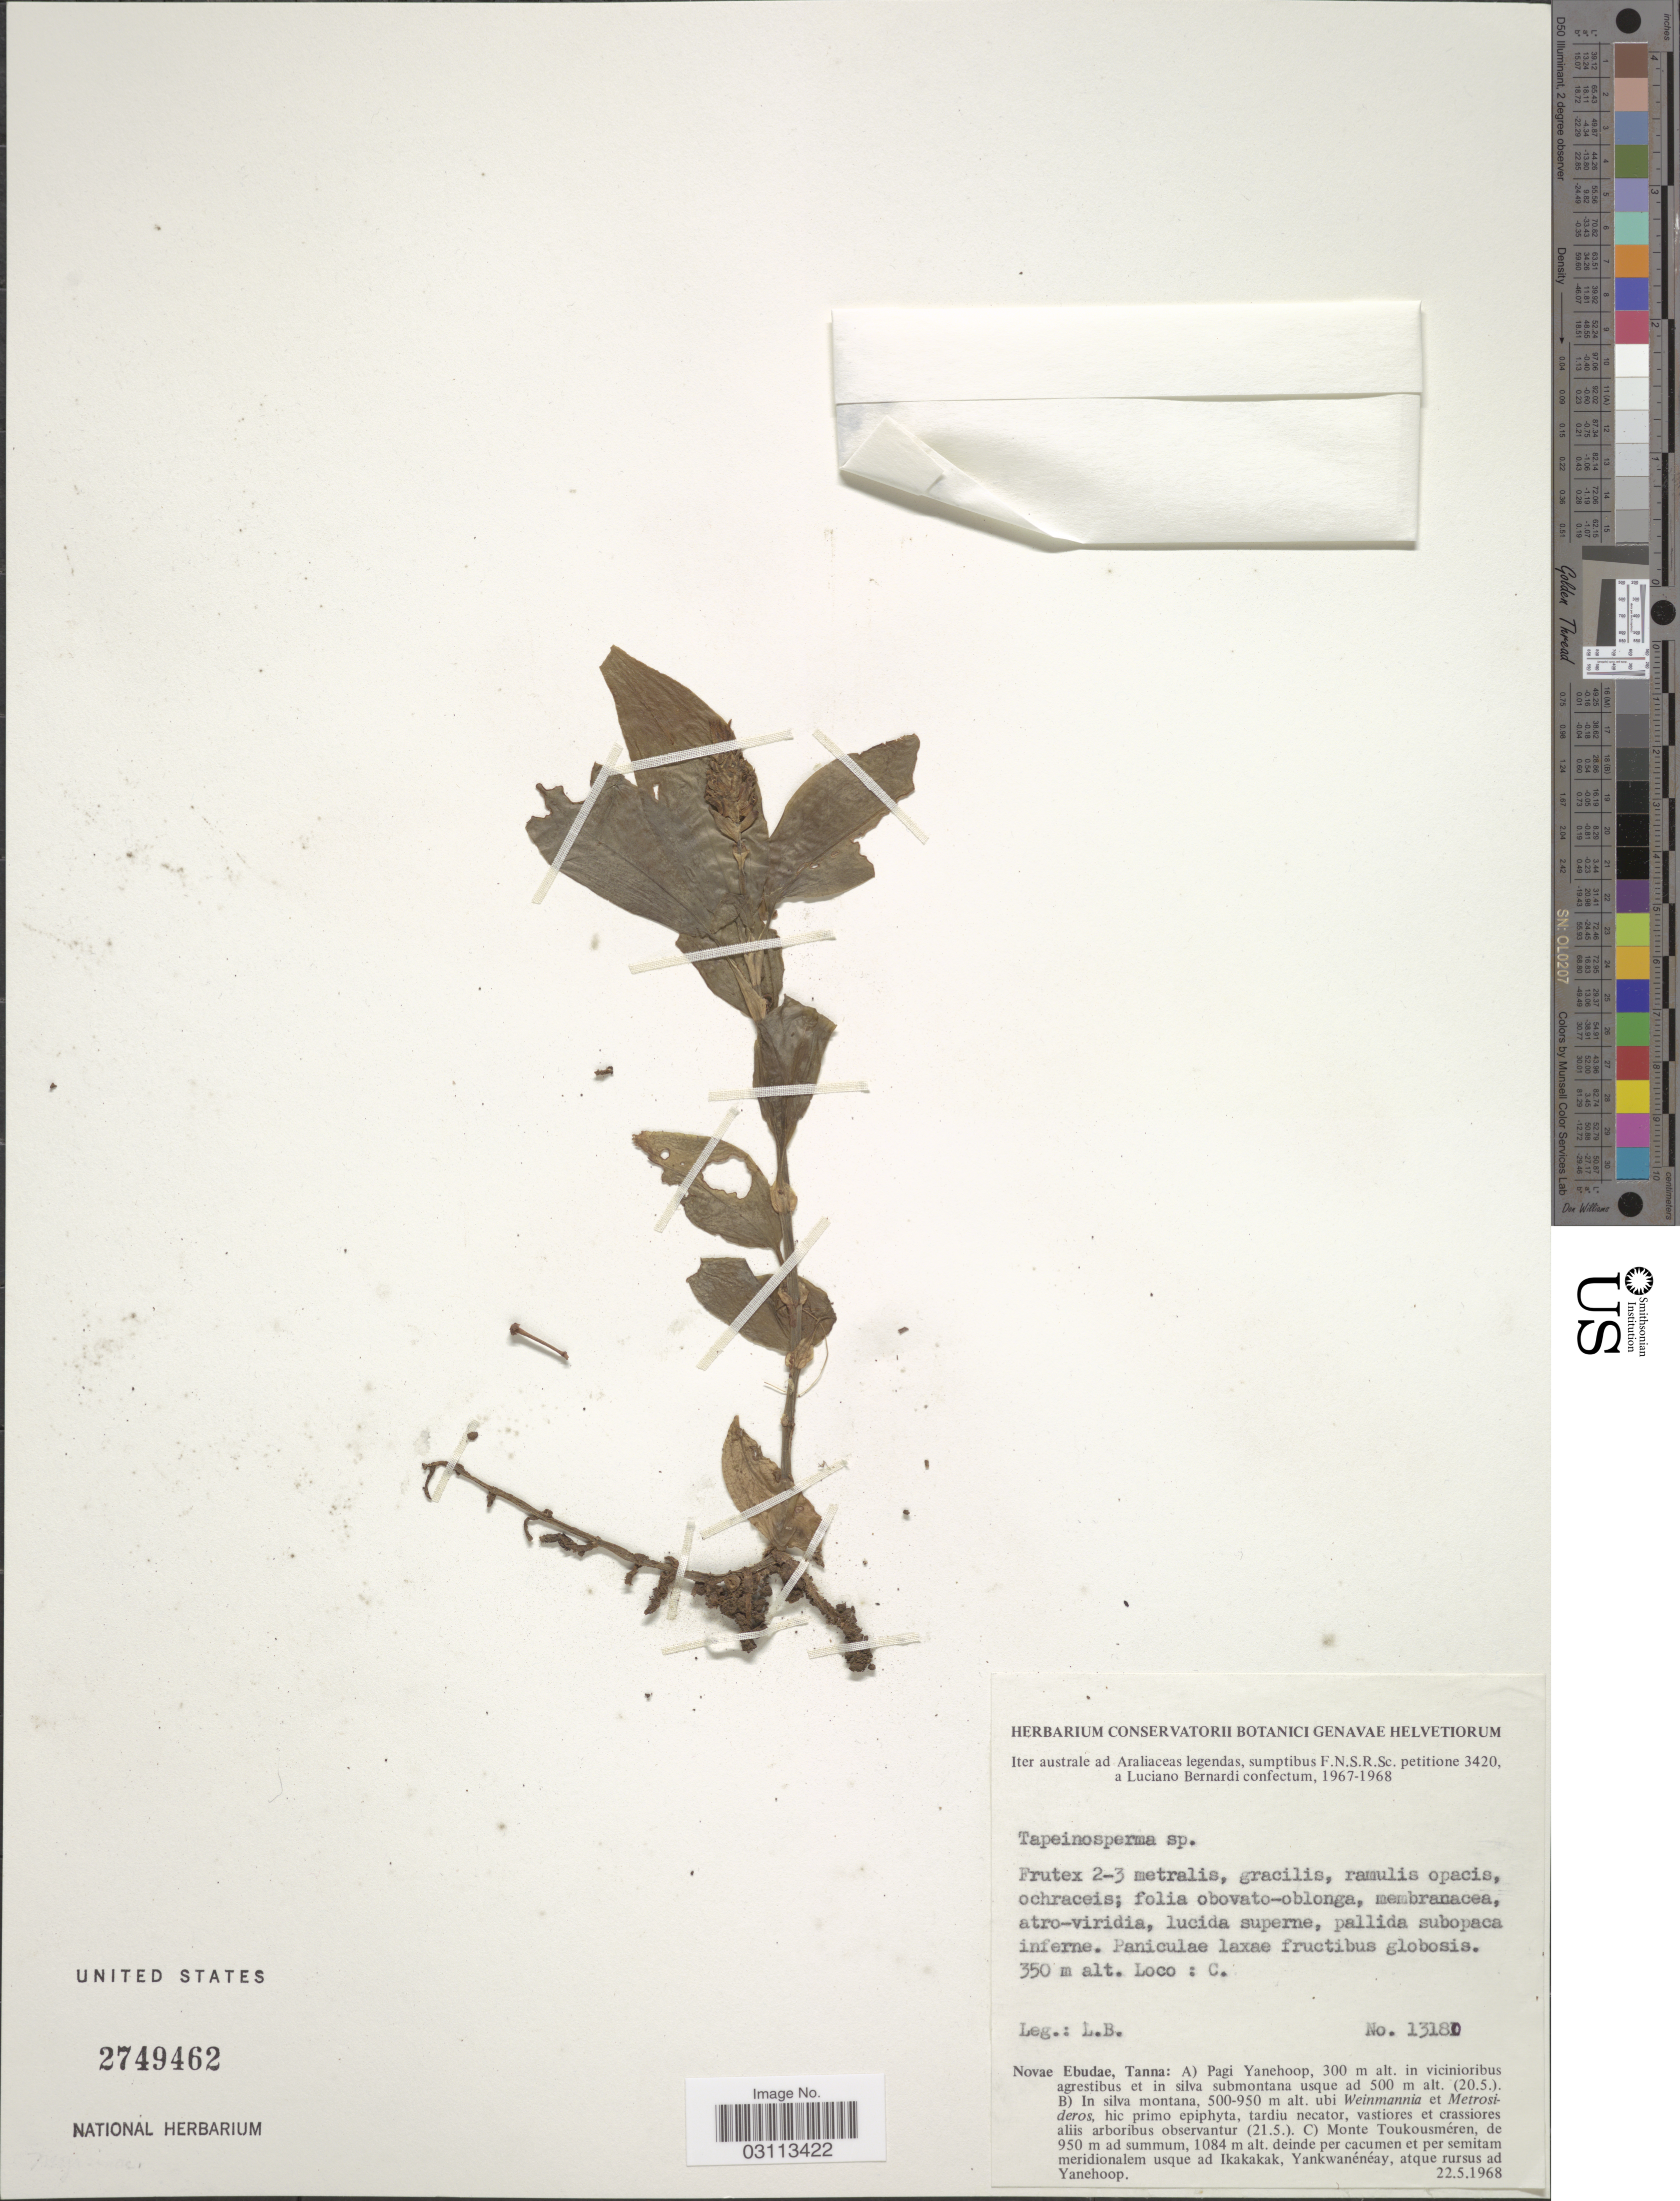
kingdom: Plantae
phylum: Tracheophyta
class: Magnoliopsida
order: Ericales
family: Primulaceae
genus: Tapeinosperma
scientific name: Tapeinosperma sp.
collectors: L. Bernardi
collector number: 13180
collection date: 1968-05-22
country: Vanuatu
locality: Novae Ebudae, Tanna: Monte Toukousméren, deinde per cacumen et per semitam meridionalem usque ad Ikakakak, Yankwanénéay, atque rursus ad Yanehoop.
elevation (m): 950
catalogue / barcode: US 2749462